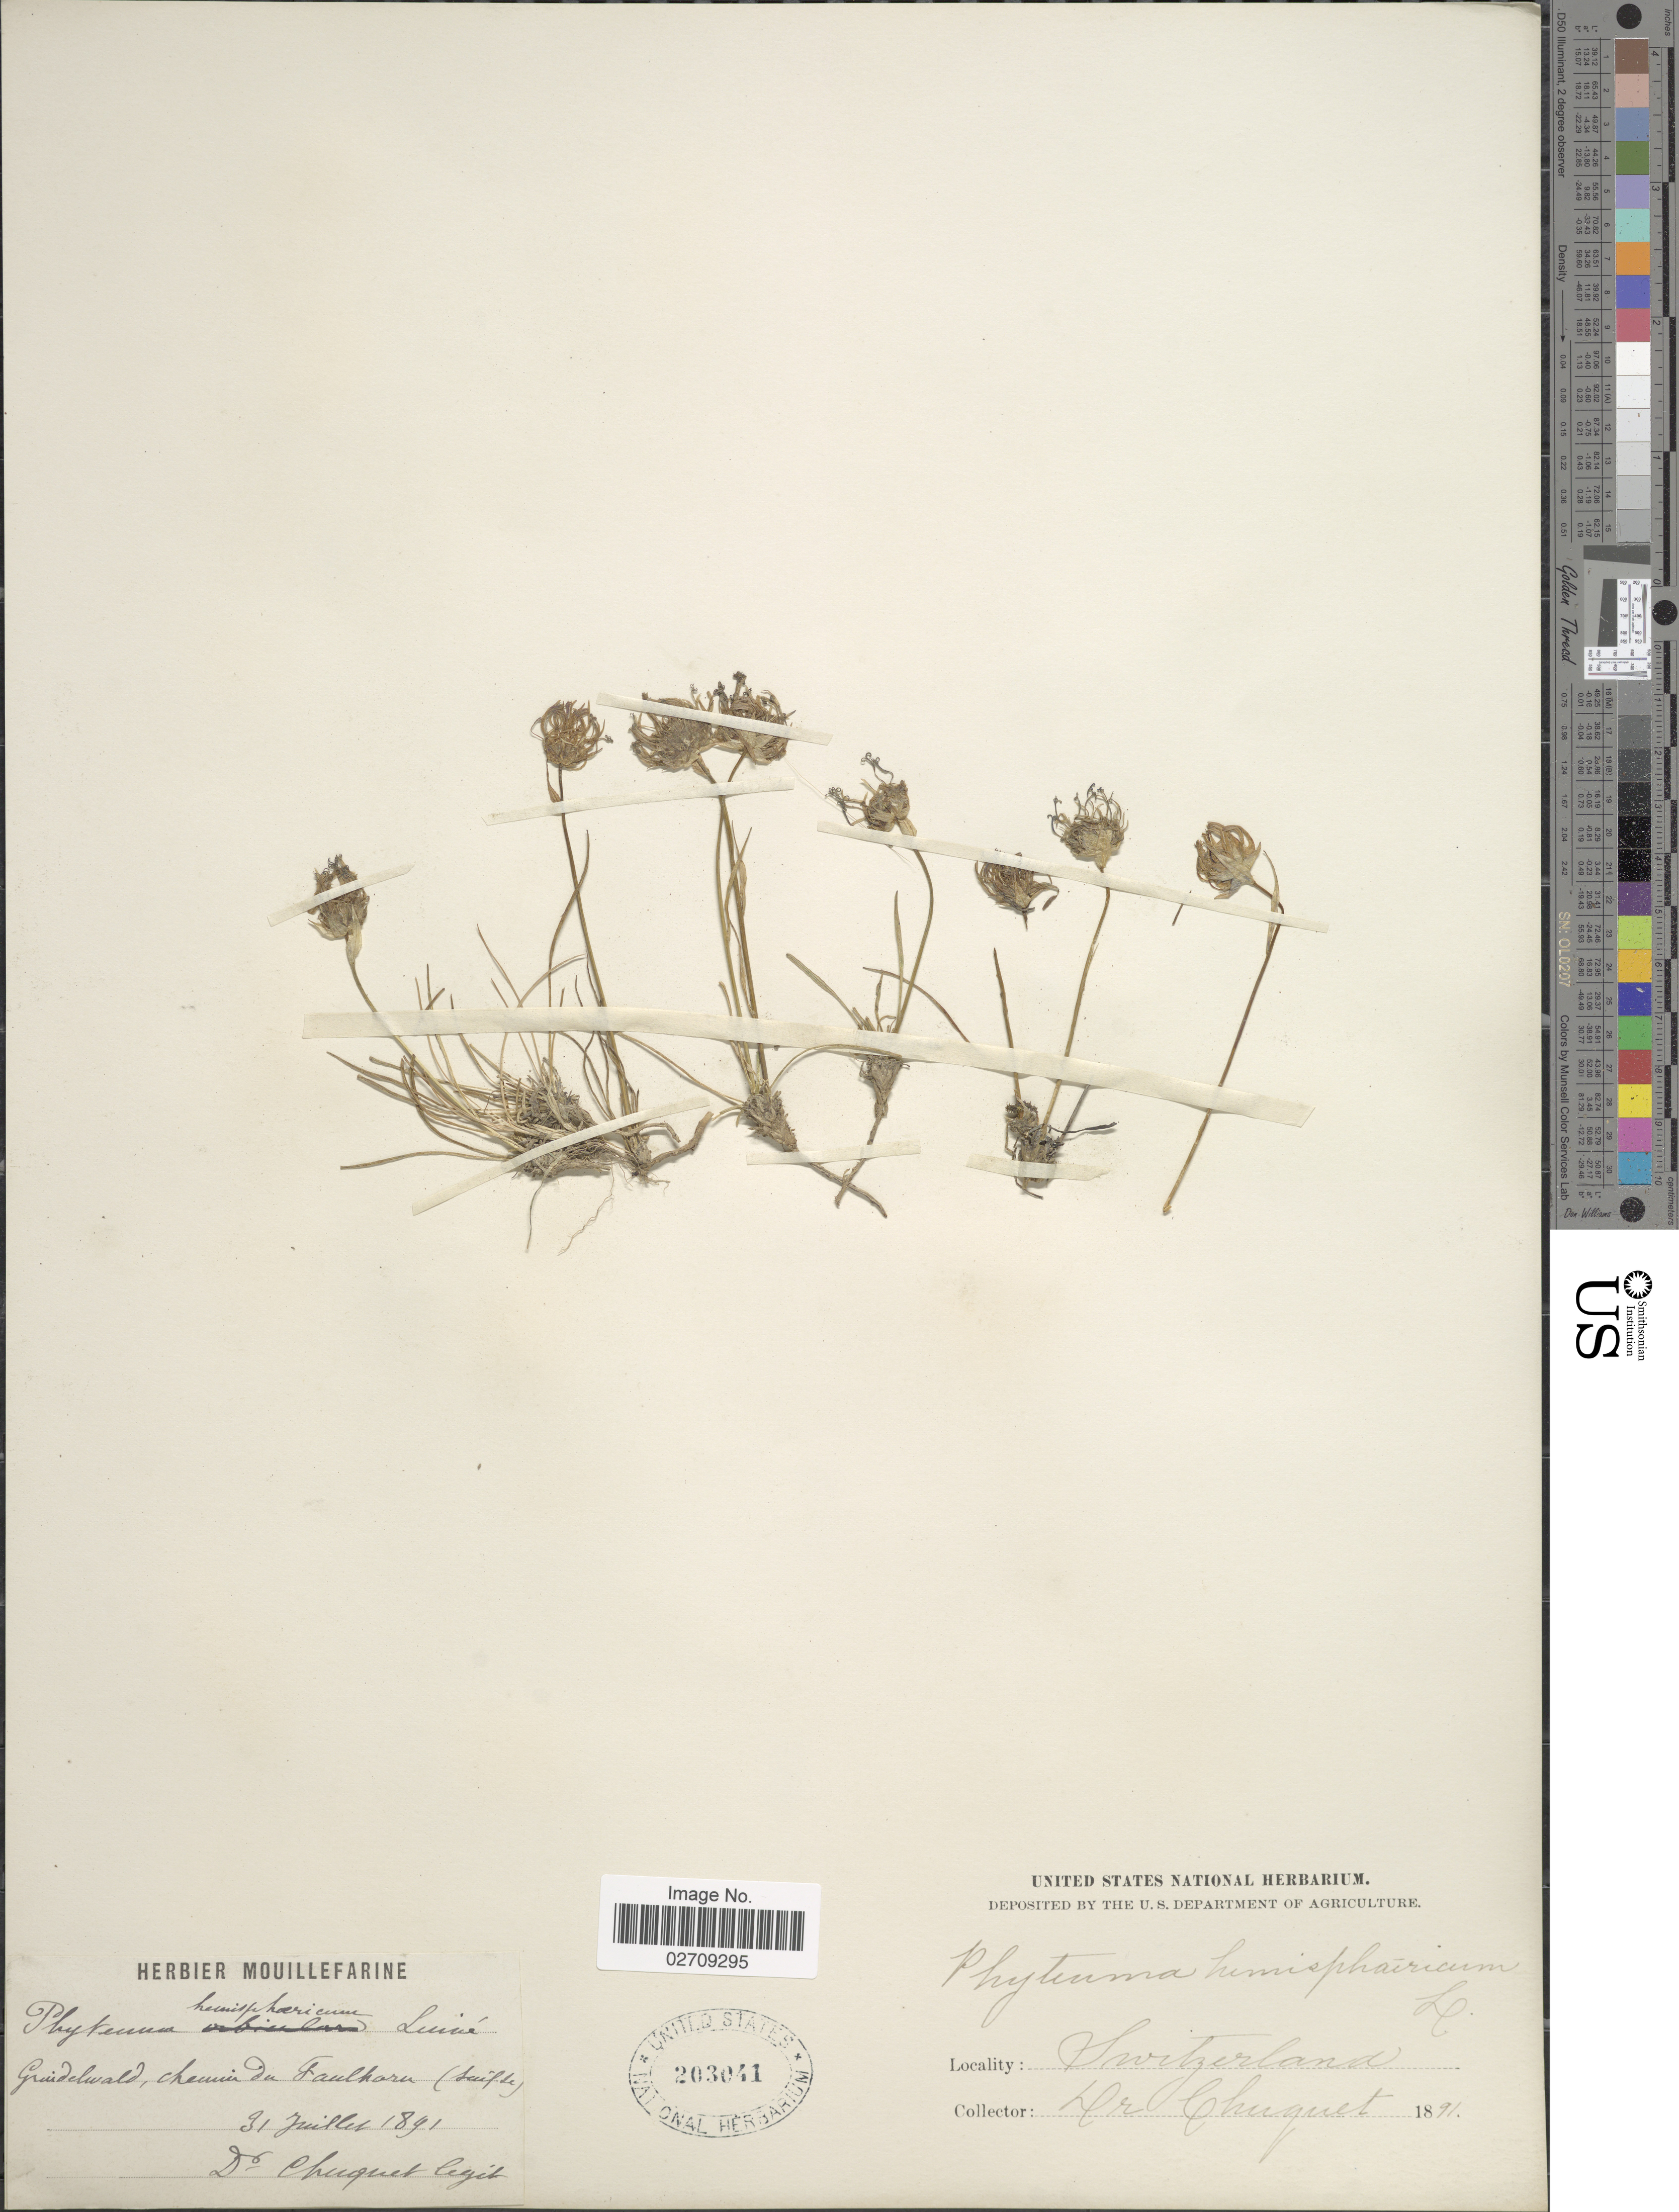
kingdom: Plantae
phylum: Tracheophyta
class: Magnoliopsida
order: Asterales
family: Campanulaceae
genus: Phyteuma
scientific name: Phyteuma hemisphaericum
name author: L.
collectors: Chuquet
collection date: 1891-07-31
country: Switzerland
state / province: Bern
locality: Grindelwald, chemin du Faulhorn (Suisse)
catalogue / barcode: US 203041